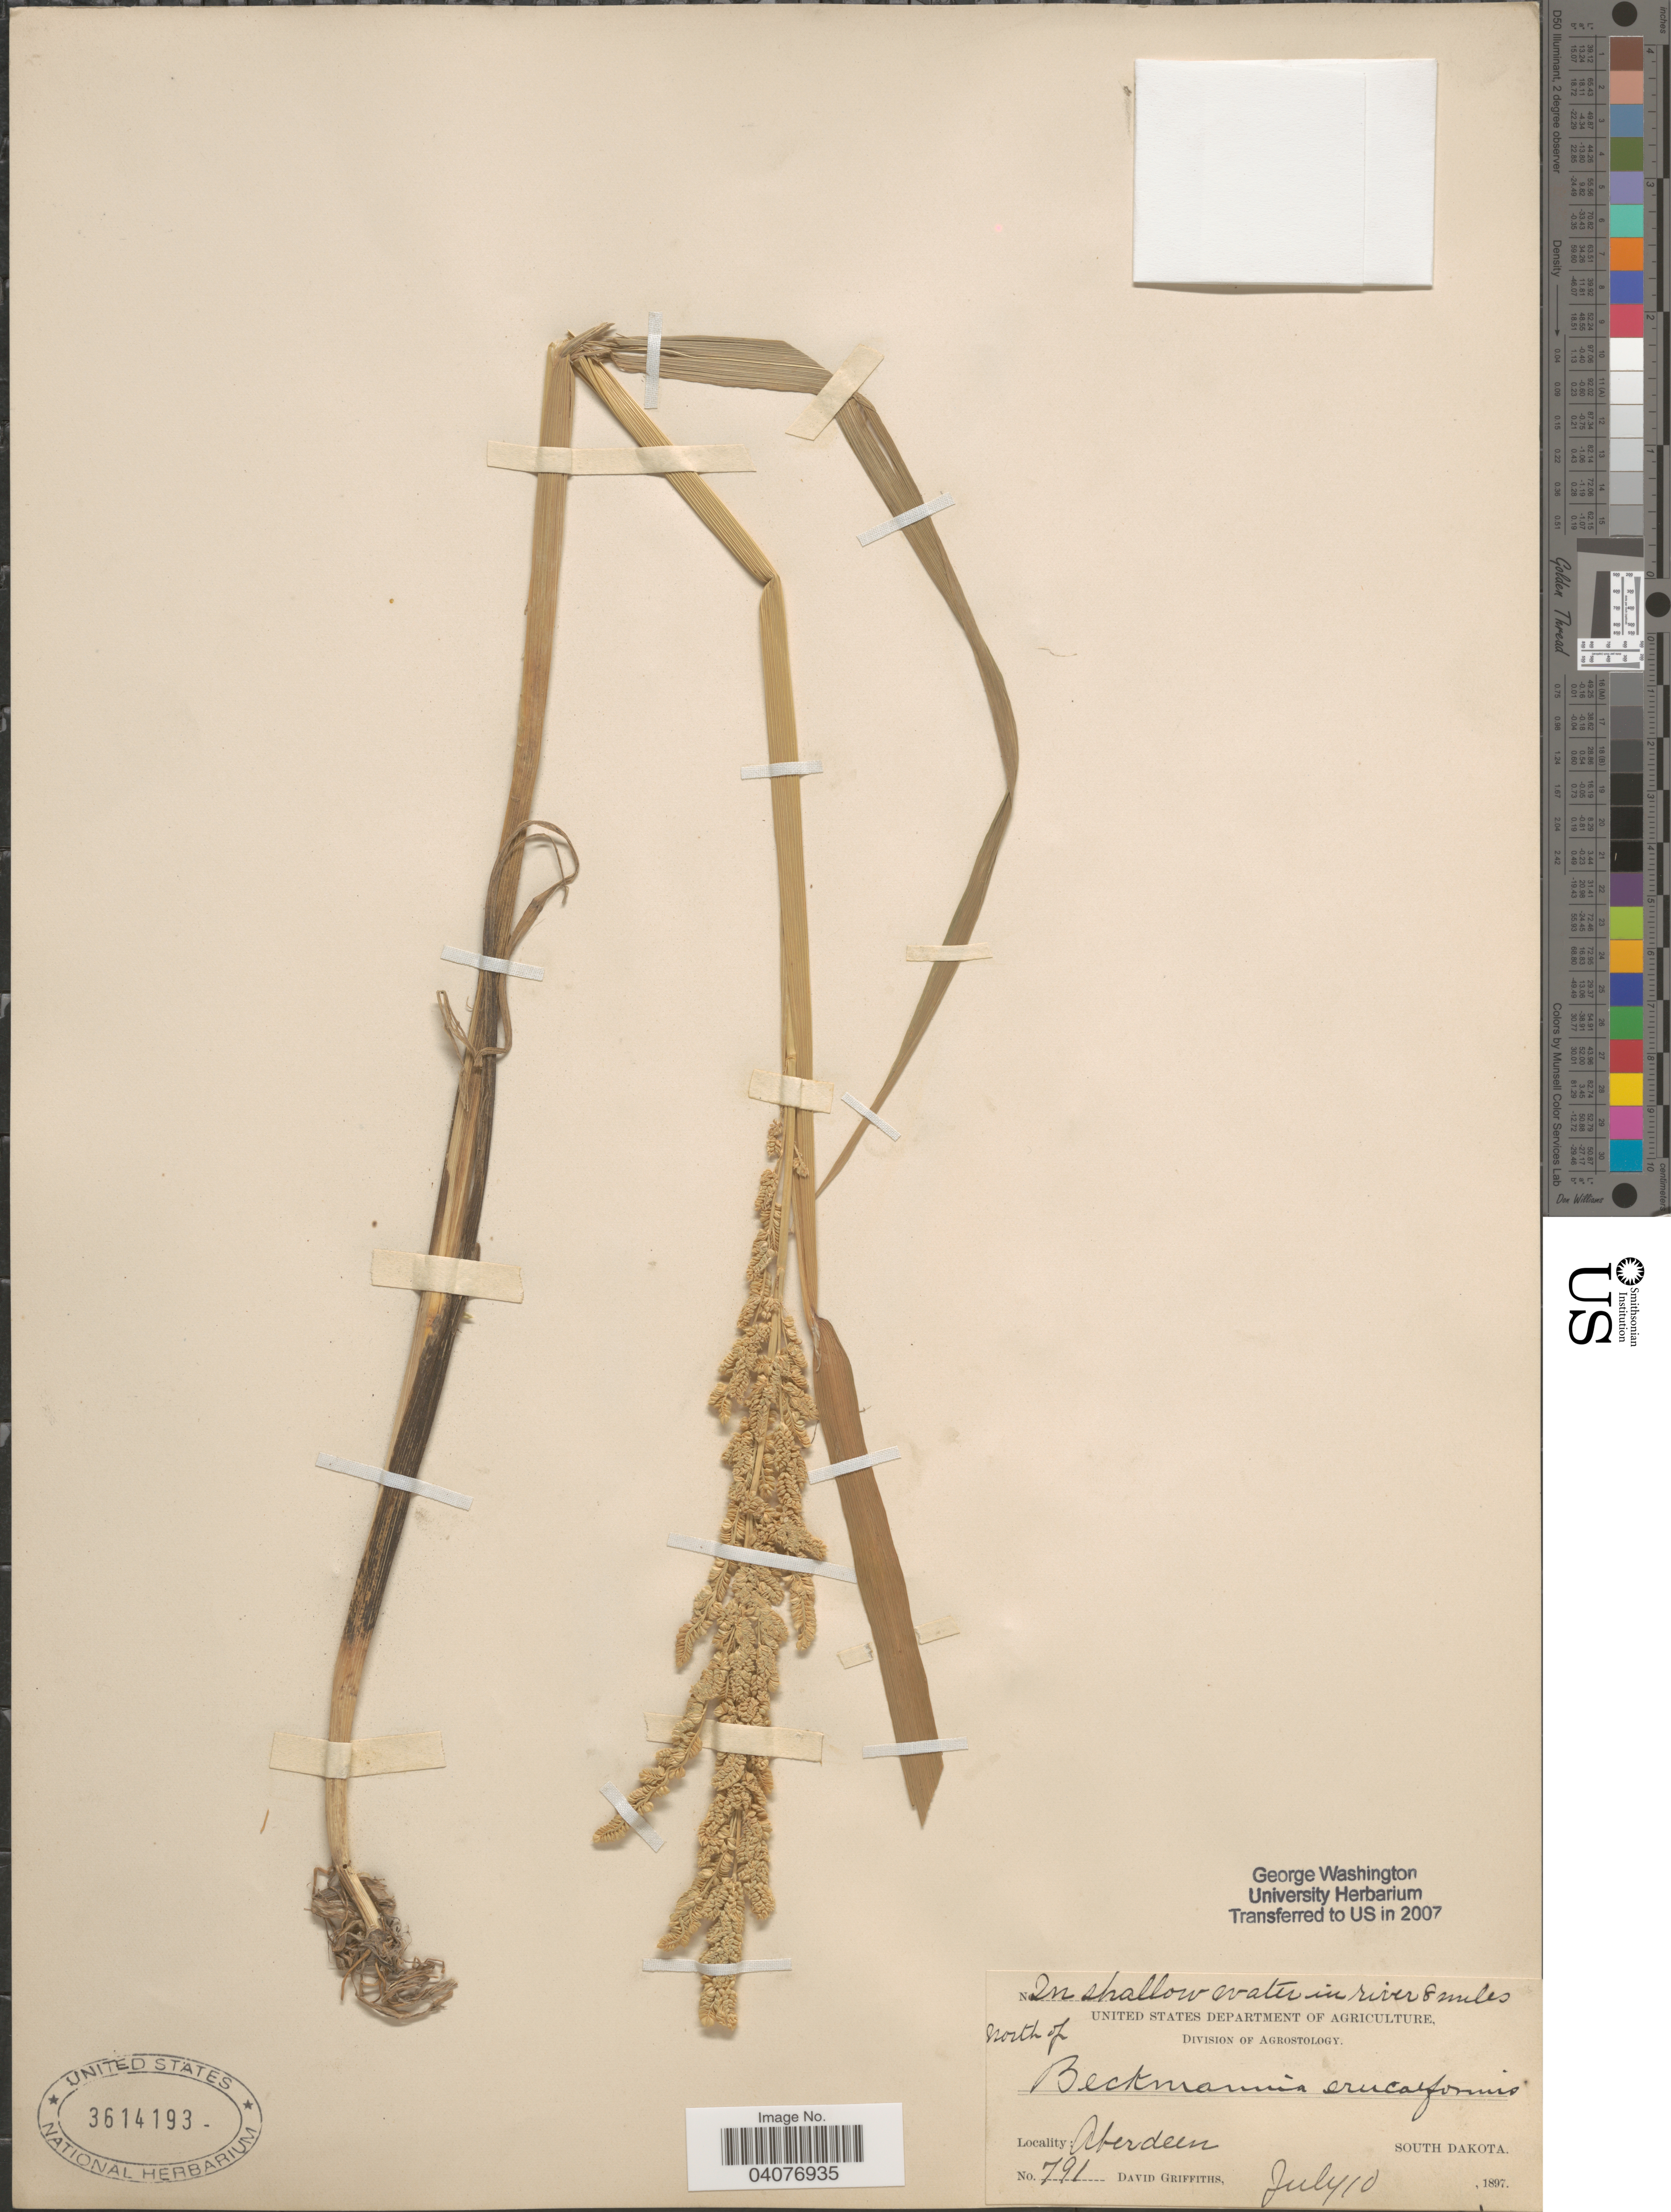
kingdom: Plantae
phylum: Tracheophyta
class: Liliopsida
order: Poales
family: Poaceae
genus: Beckmannia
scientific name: Beckmannia syzigachne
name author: (Steud.) Fernald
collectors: D. Griffiths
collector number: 791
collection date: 1897-07-10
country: United States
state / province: South Dakota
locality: In shallow water in river 8 miles north of Aberdeen.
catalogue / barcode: US 3614193